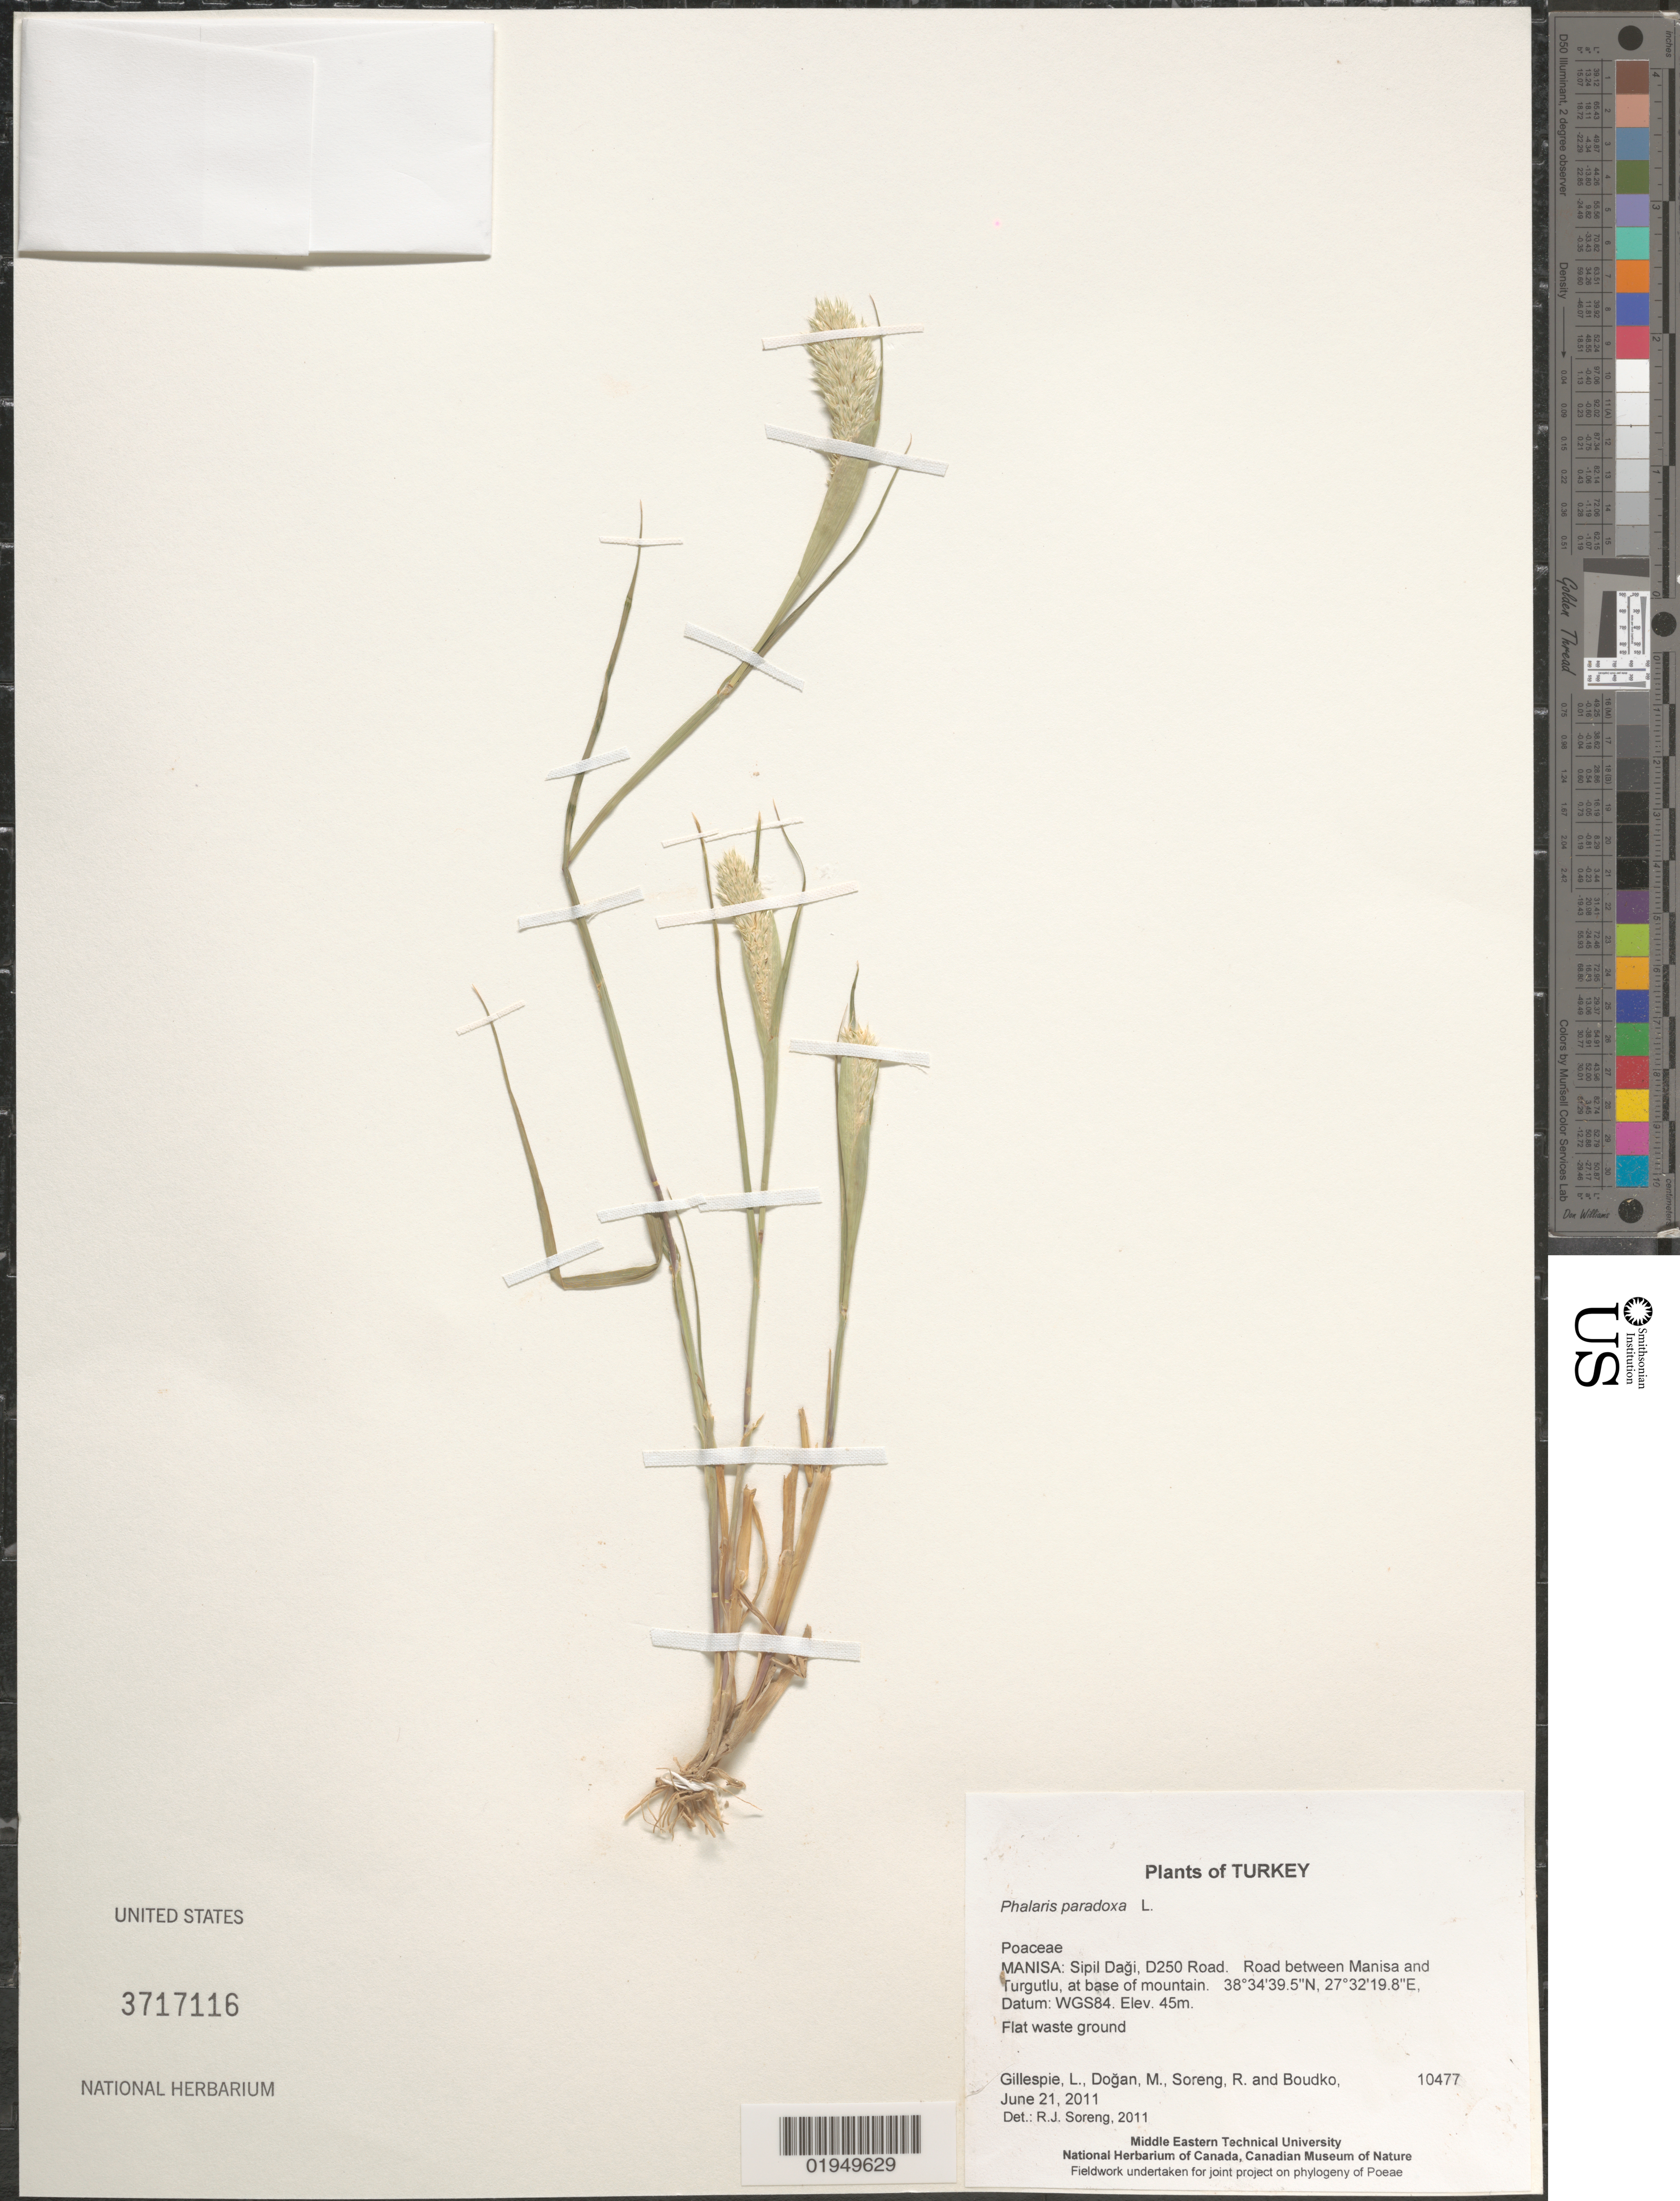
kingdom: Plantae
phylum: Tracheophyta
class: Liliopsida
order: Poales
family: Poaceae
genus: Phalaris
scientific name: Phalaris paradoxa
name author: L.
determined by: Soreng, Robert J., Research Associate (BOT), Smithsonian Institution - National Museum of Natural History (UNITED STATES)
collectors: L. J. Gillespie, M. Doğan, R. J. Soreng & K. Boudko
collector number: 10477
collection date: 2011-06-21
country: Turkey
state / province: Manisa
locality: Sipil Dagi, D250 Road. Road between Manisa and Turgutlu, at base of mountain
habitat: Flat waste ground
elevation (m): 45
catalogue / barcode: US 3717116